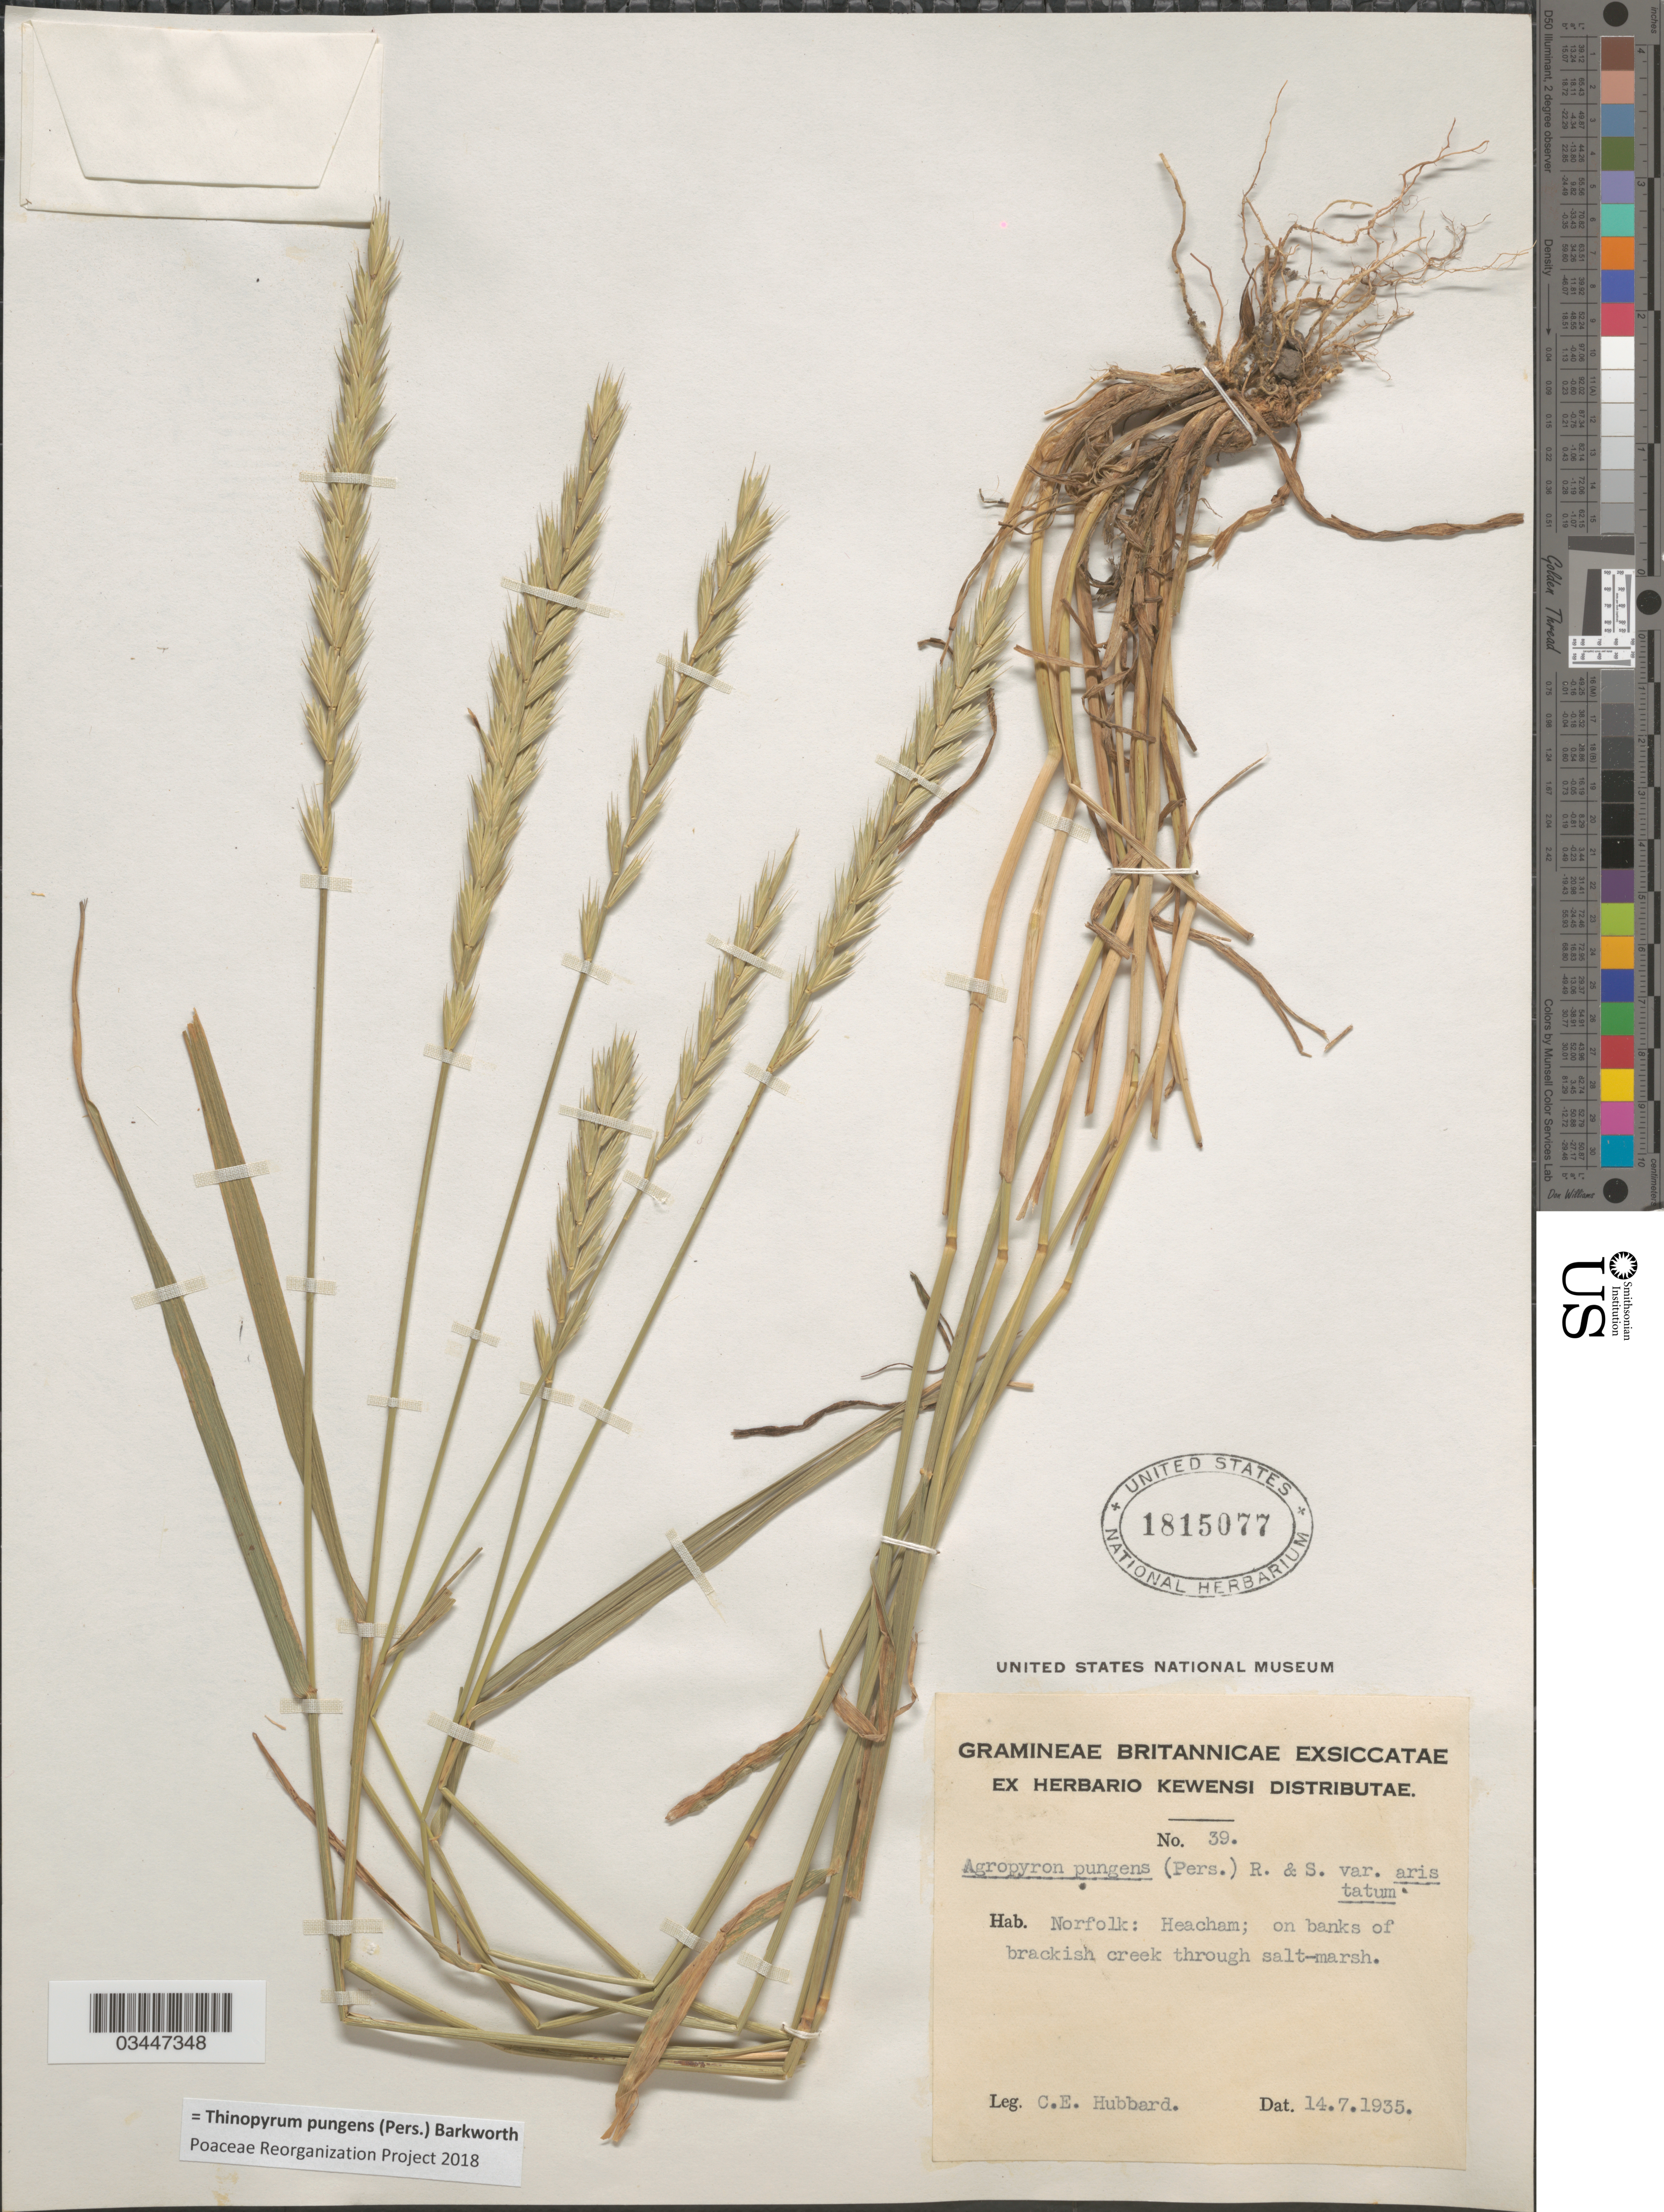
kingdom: Plantae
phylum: Tracheophyta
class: Liliopsida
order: Poales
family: Poaceae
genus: Thinopyrum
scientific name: Thinopyrum pungens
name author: (Pers.) Barkworth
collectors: C. E. Hubbard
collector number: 39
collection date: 1935-07-14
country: United Kingdom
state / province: England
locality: Britannicae. Norfolk: Heacham; on banks of brackish creek through salt-marsh.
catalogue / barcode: US 1815077